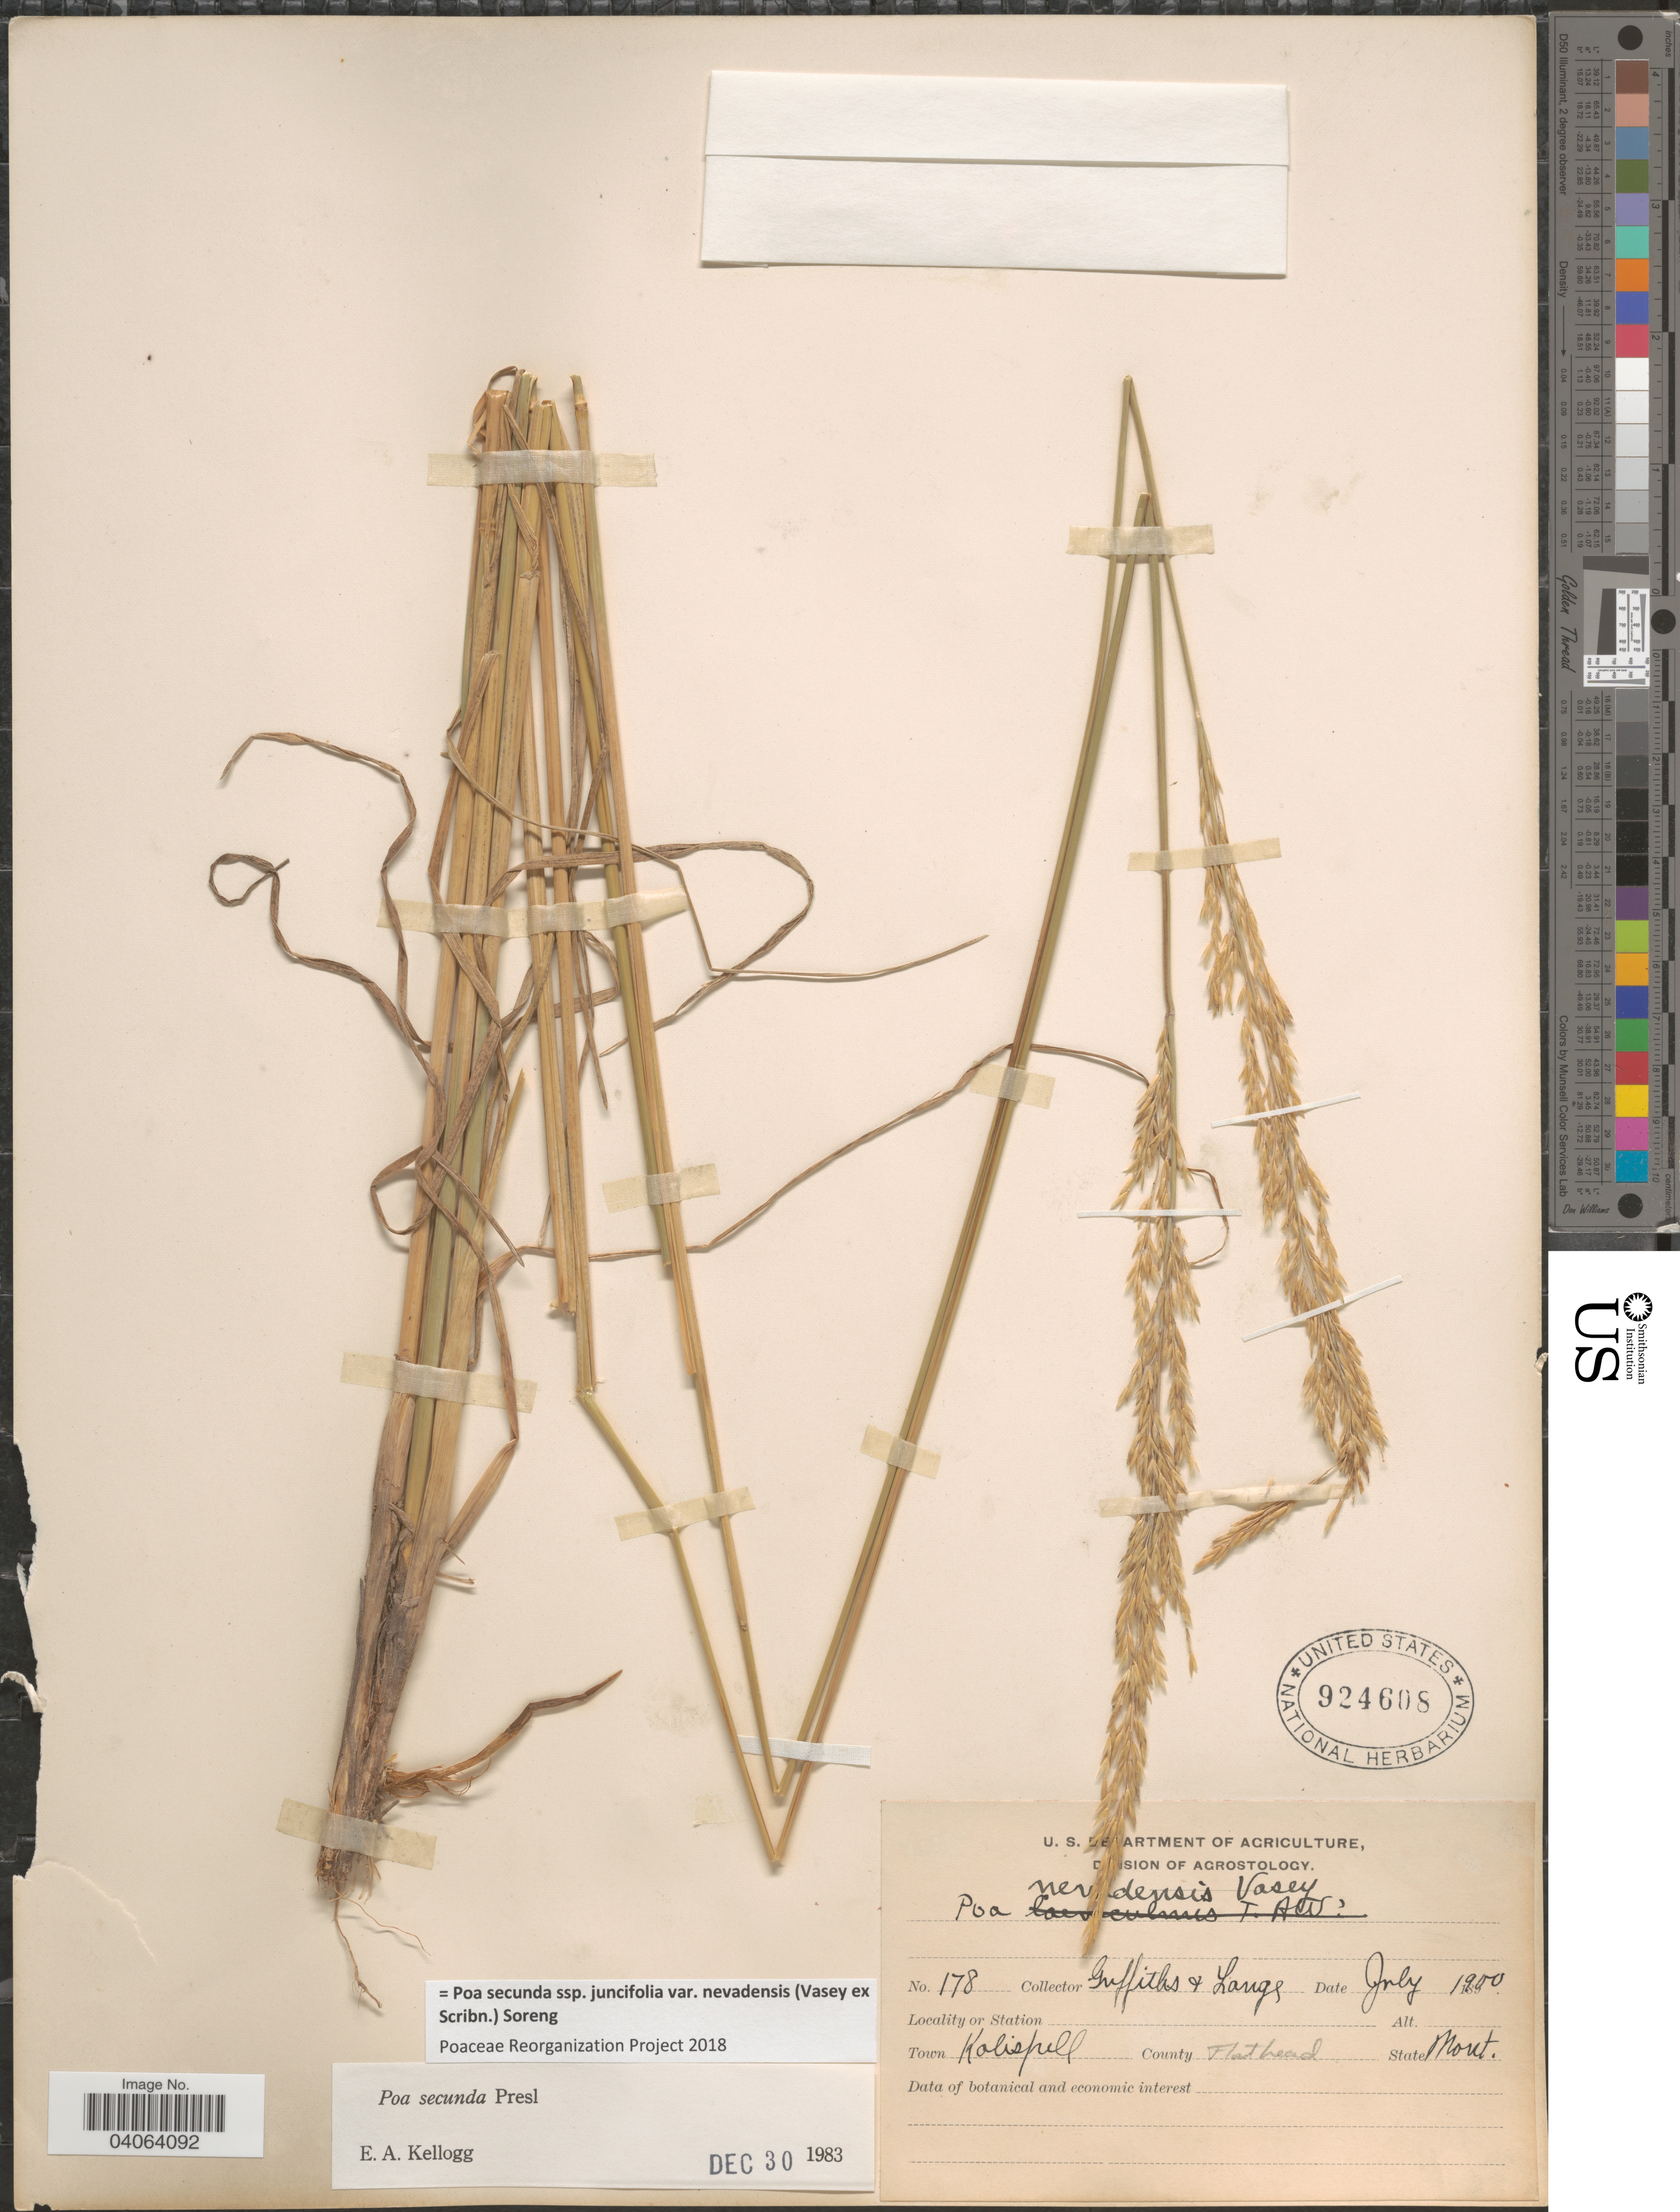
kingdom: Plantae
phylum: Tracheophyta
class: Liliopsida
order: Poales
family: Poaceae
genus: Poa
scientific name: Poa secunda subsp. juncifolia var. nevadensis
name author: (Vasey ex Scribn.) Soreng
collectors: -- Griffiths & -- Lange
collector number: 178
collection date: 1900-07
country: United States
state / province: Montana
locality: Town Kalispell. County Flathead.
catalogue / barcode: US 924608